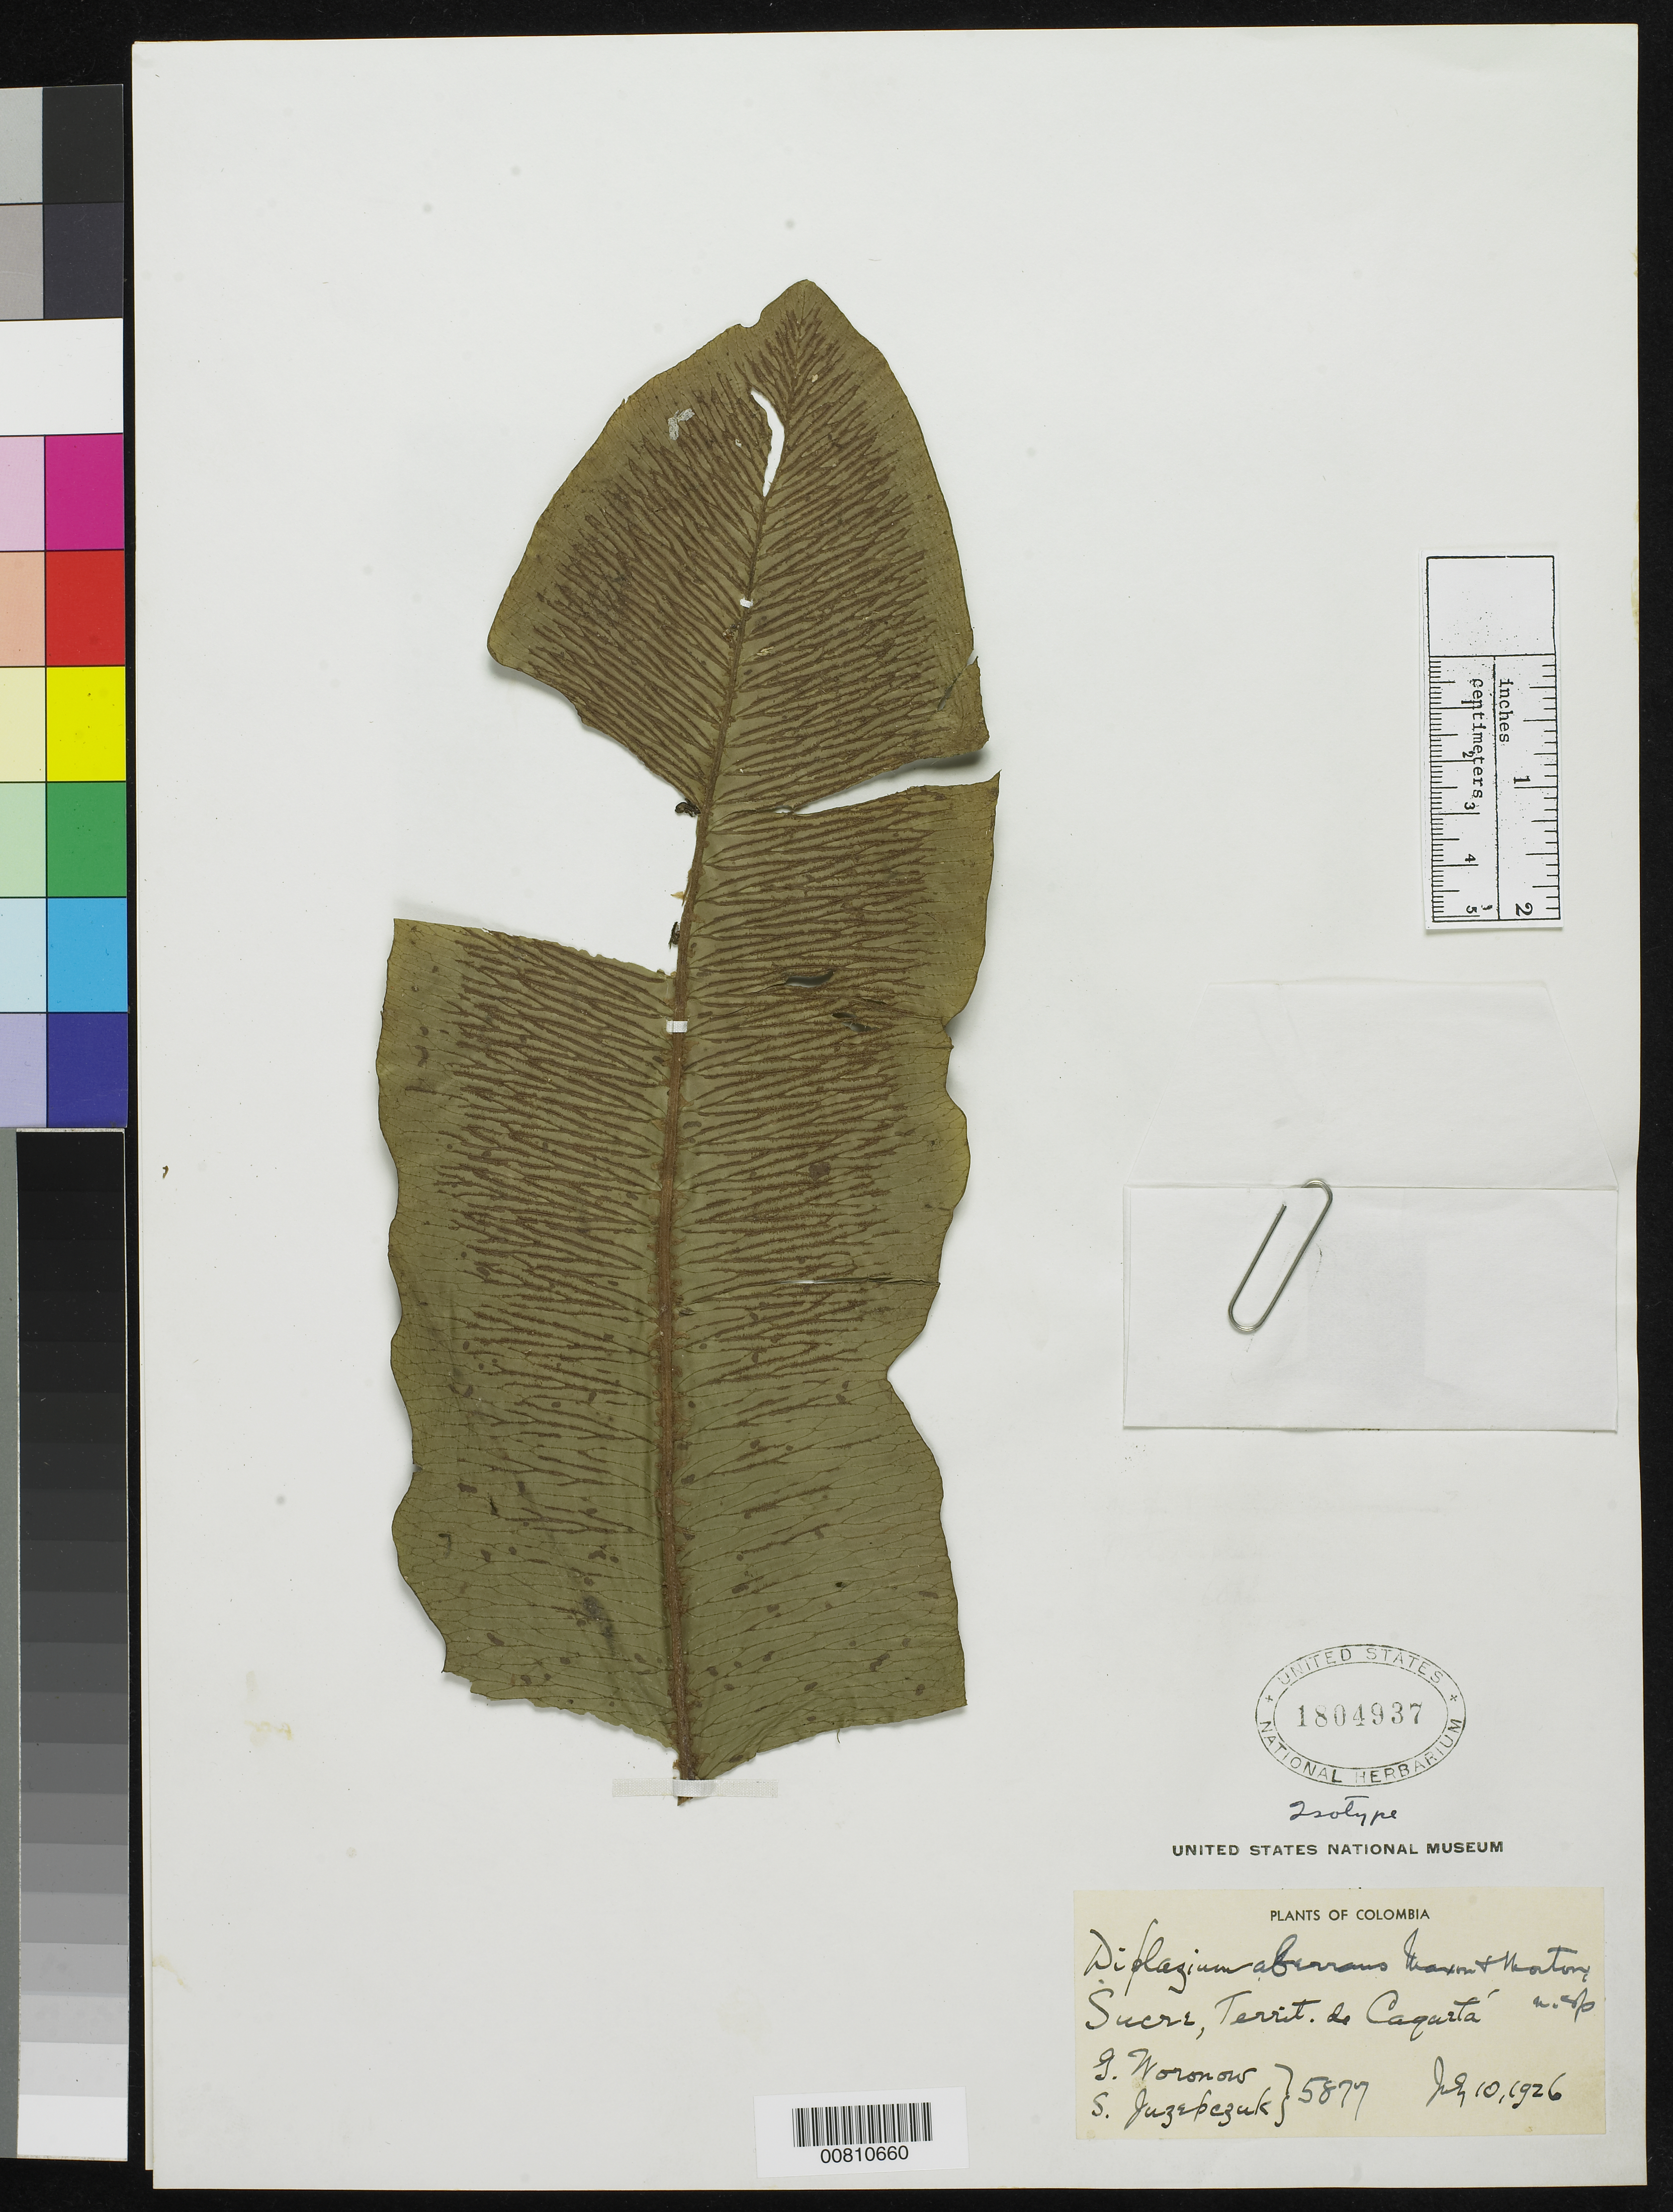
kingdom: Plantae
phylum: Tracheophyta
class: Polypodiopsida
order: Polypodiales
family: Athyriaceae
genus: Diplazium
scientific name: Diplazium aberrans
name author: Maxon & C.V. Morton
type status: Isotype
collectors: G. Woronow & S. V. Juzepczuk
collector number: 5877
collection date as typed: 10 Jul 1926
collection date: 1926-07-10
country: Colombia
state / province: Sucre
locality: Terr. of Caqueta.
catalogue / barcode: US 1804937